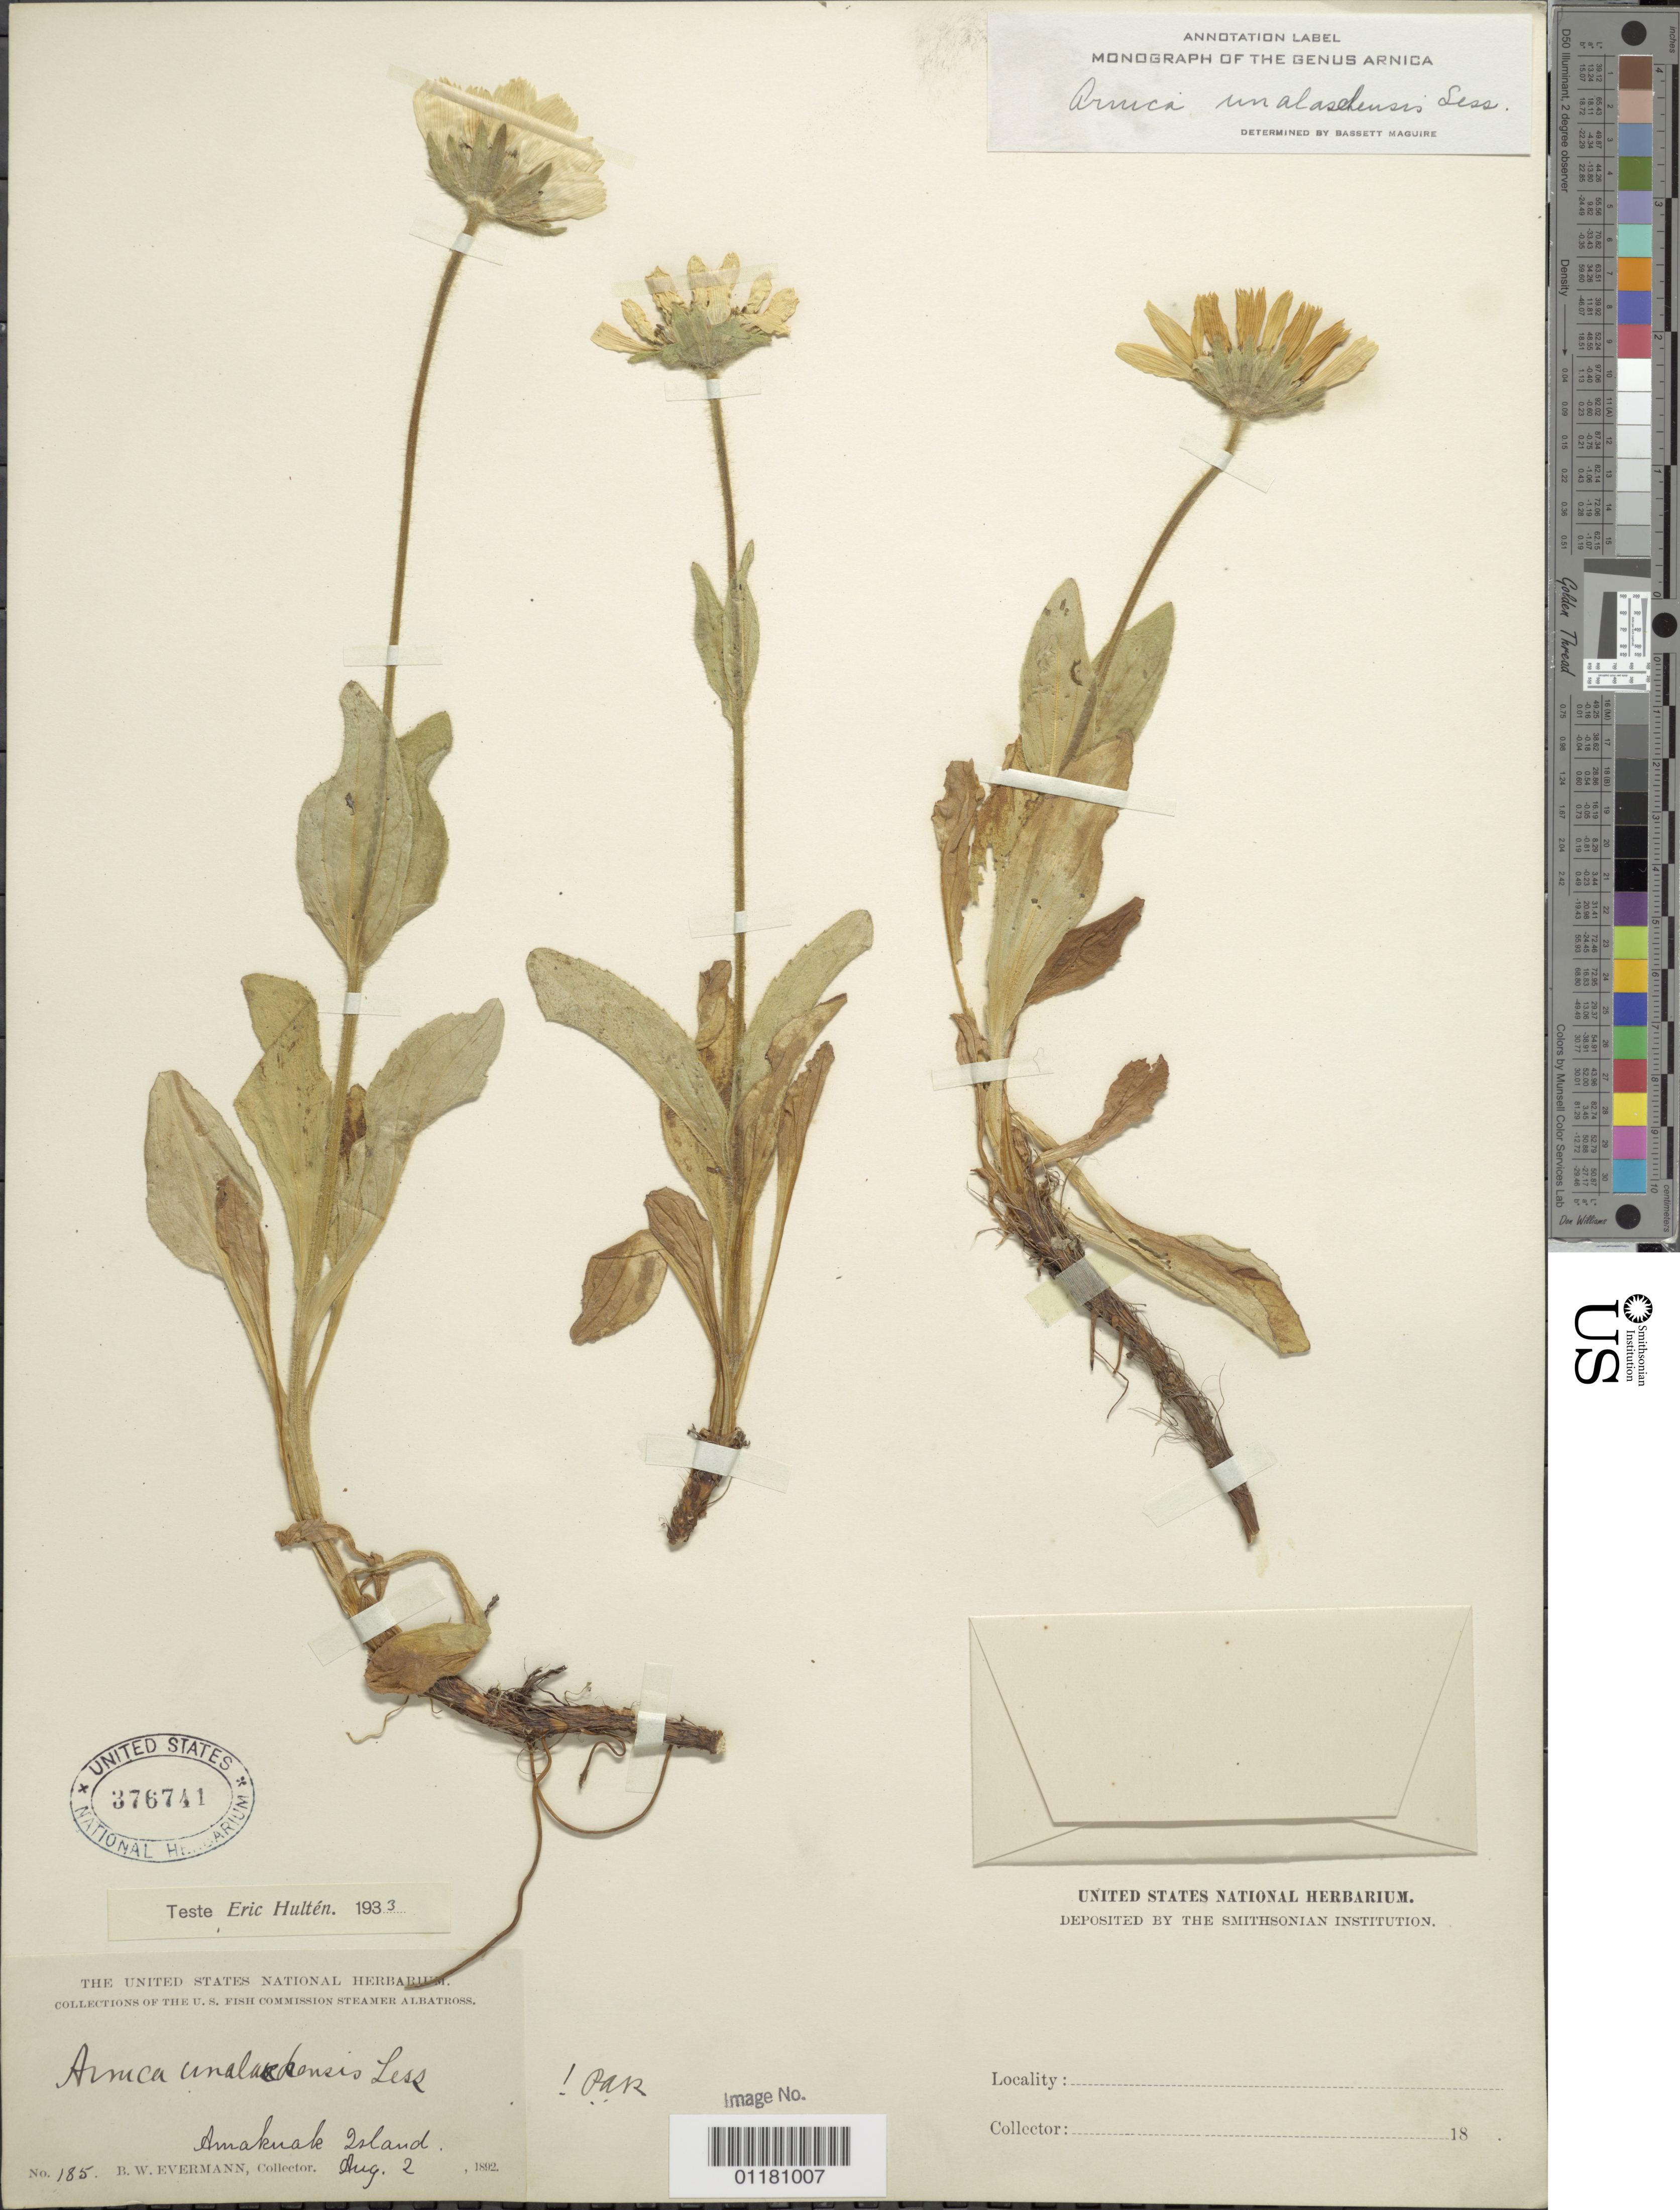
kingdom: Plantae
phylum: Tracheophyta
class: Magnoliopsida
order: Asterales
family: Asteraceae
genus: Arnica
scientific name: Arnica unalashcensis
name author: Less.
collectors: B. W. Evermann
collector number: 185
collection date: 1892-08-02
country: United States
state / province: Alaska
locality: Amakuak Island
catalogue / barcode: US 376741